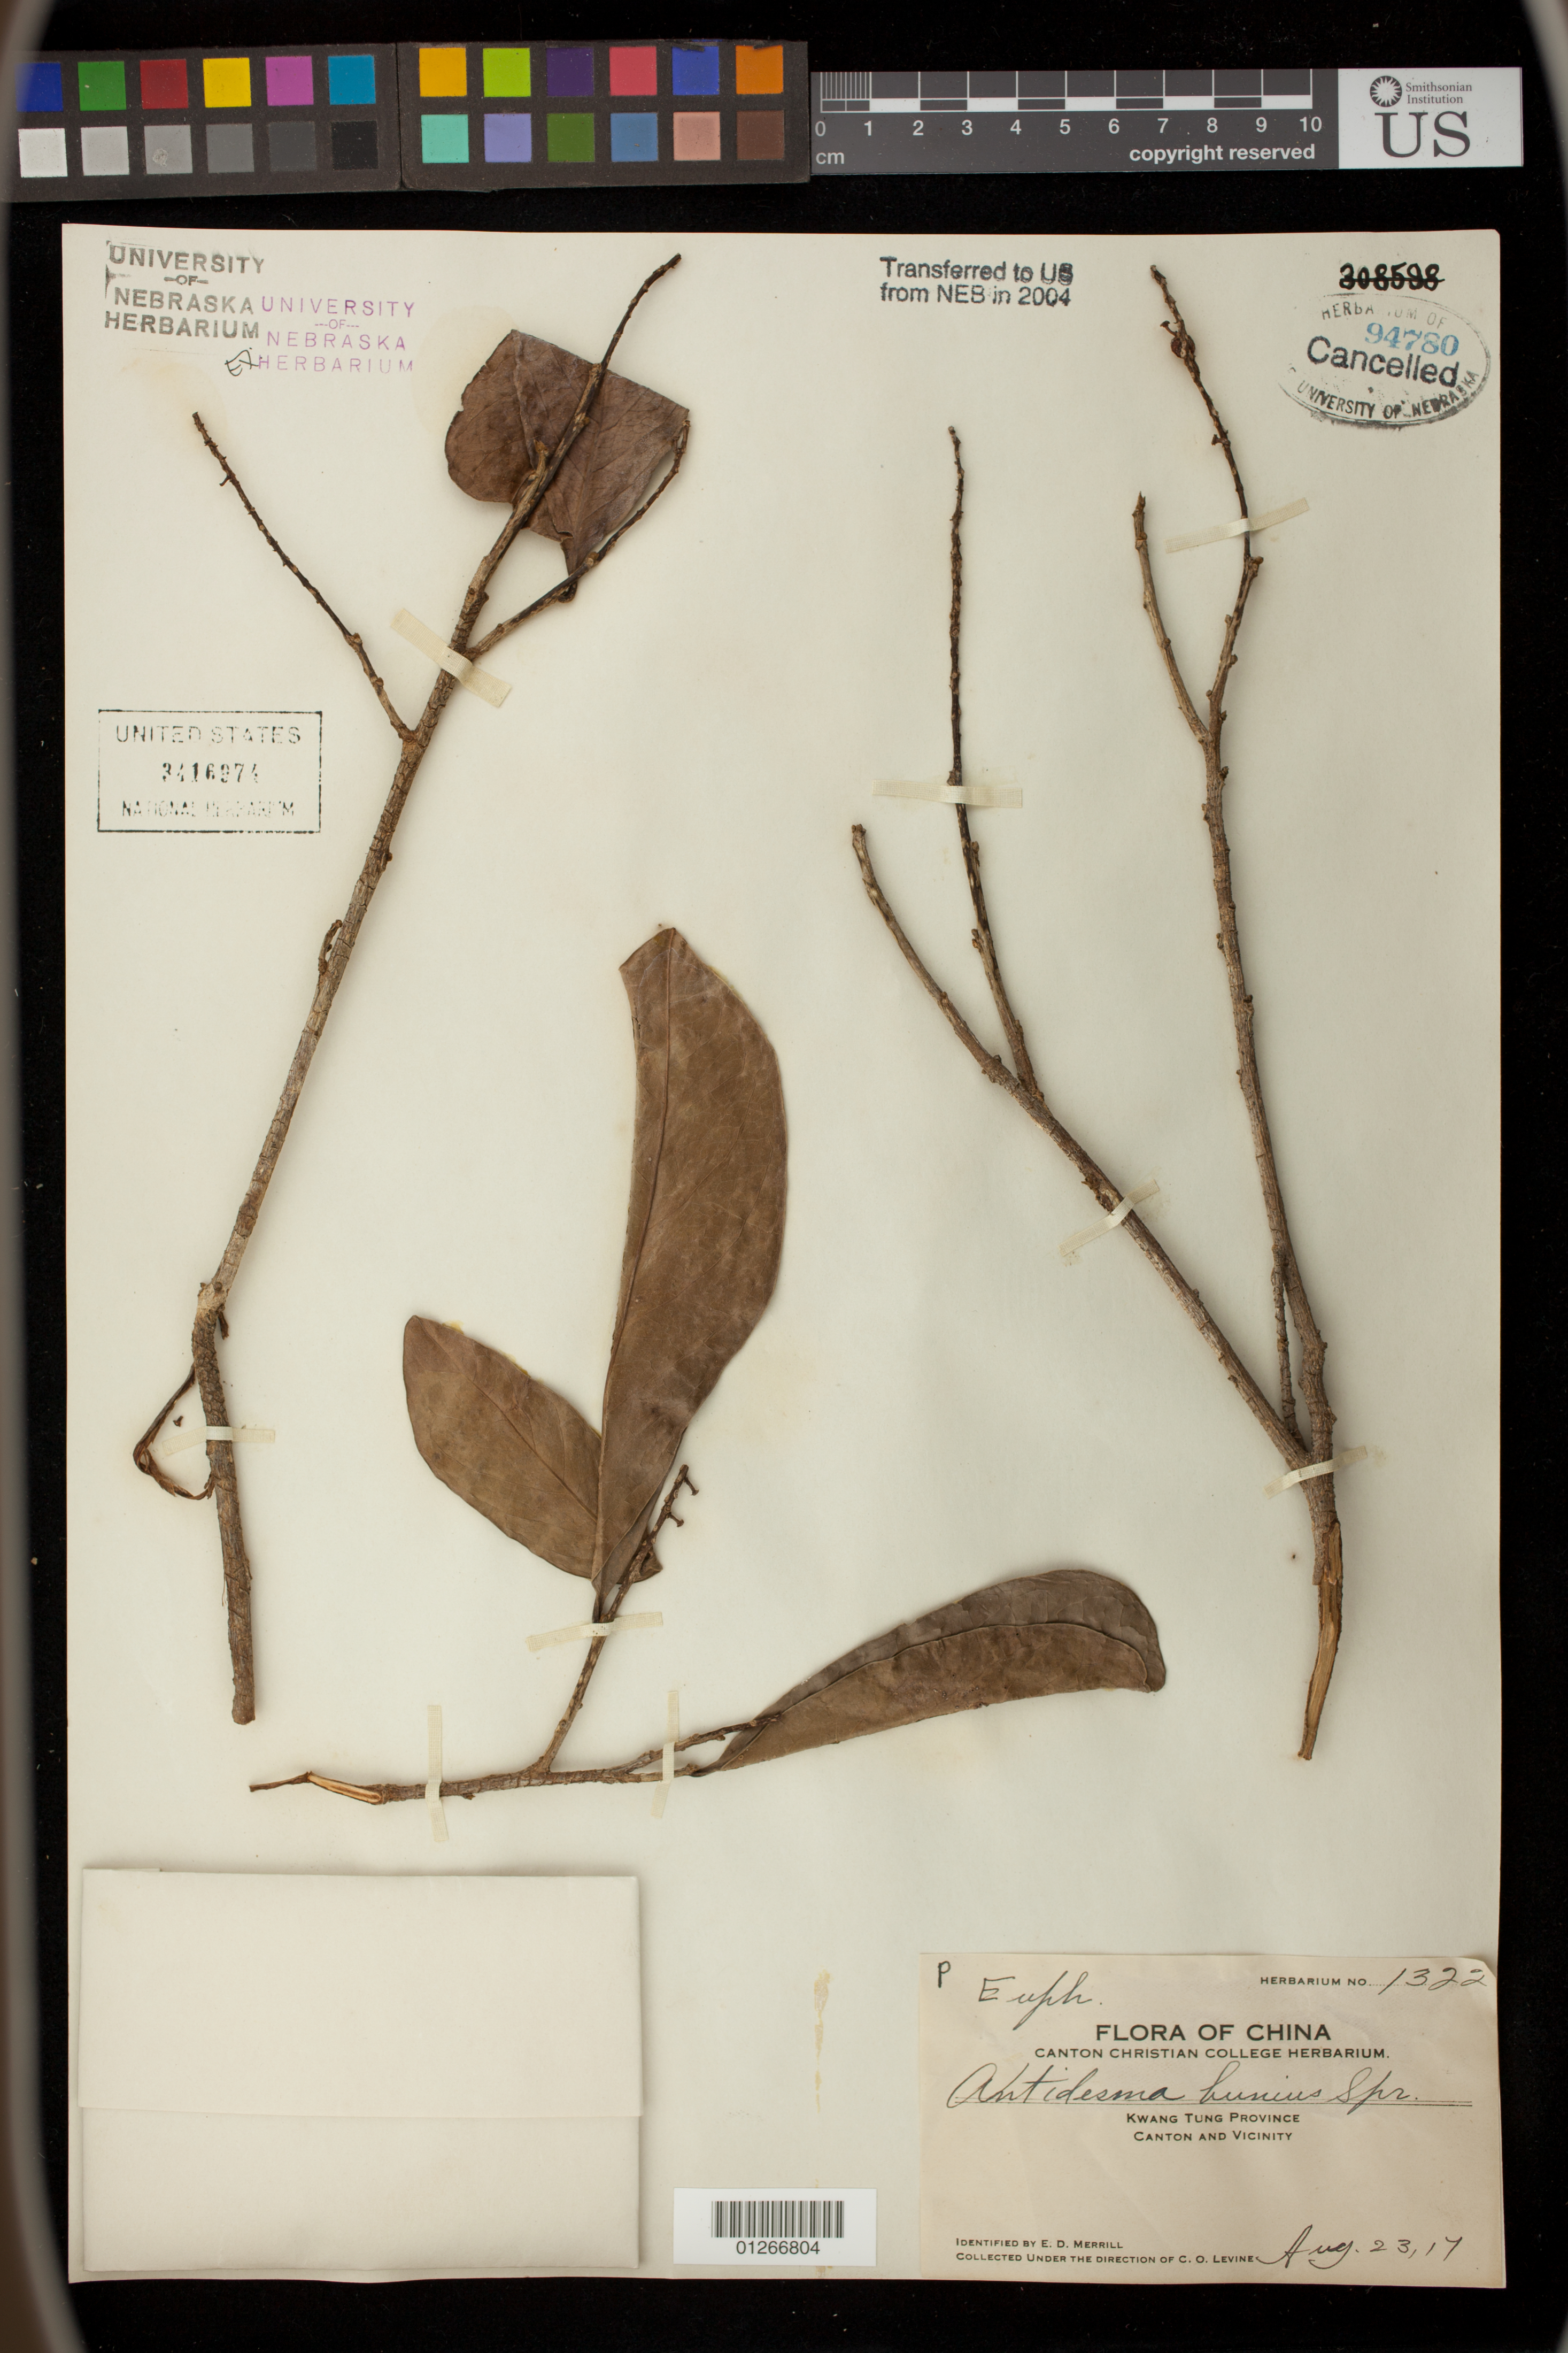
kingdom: Plantae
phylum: Tracheophyta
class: Magnoliopsida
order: Malpighiales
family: Phyllanthaceae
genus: Antidesma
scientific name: Antidesma bunius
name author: (L.) Spreng.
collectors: C. O. Levine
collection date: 1917-08-23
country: China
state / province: Guangdong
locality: Canton and Vicinity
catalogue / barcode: US 3416374